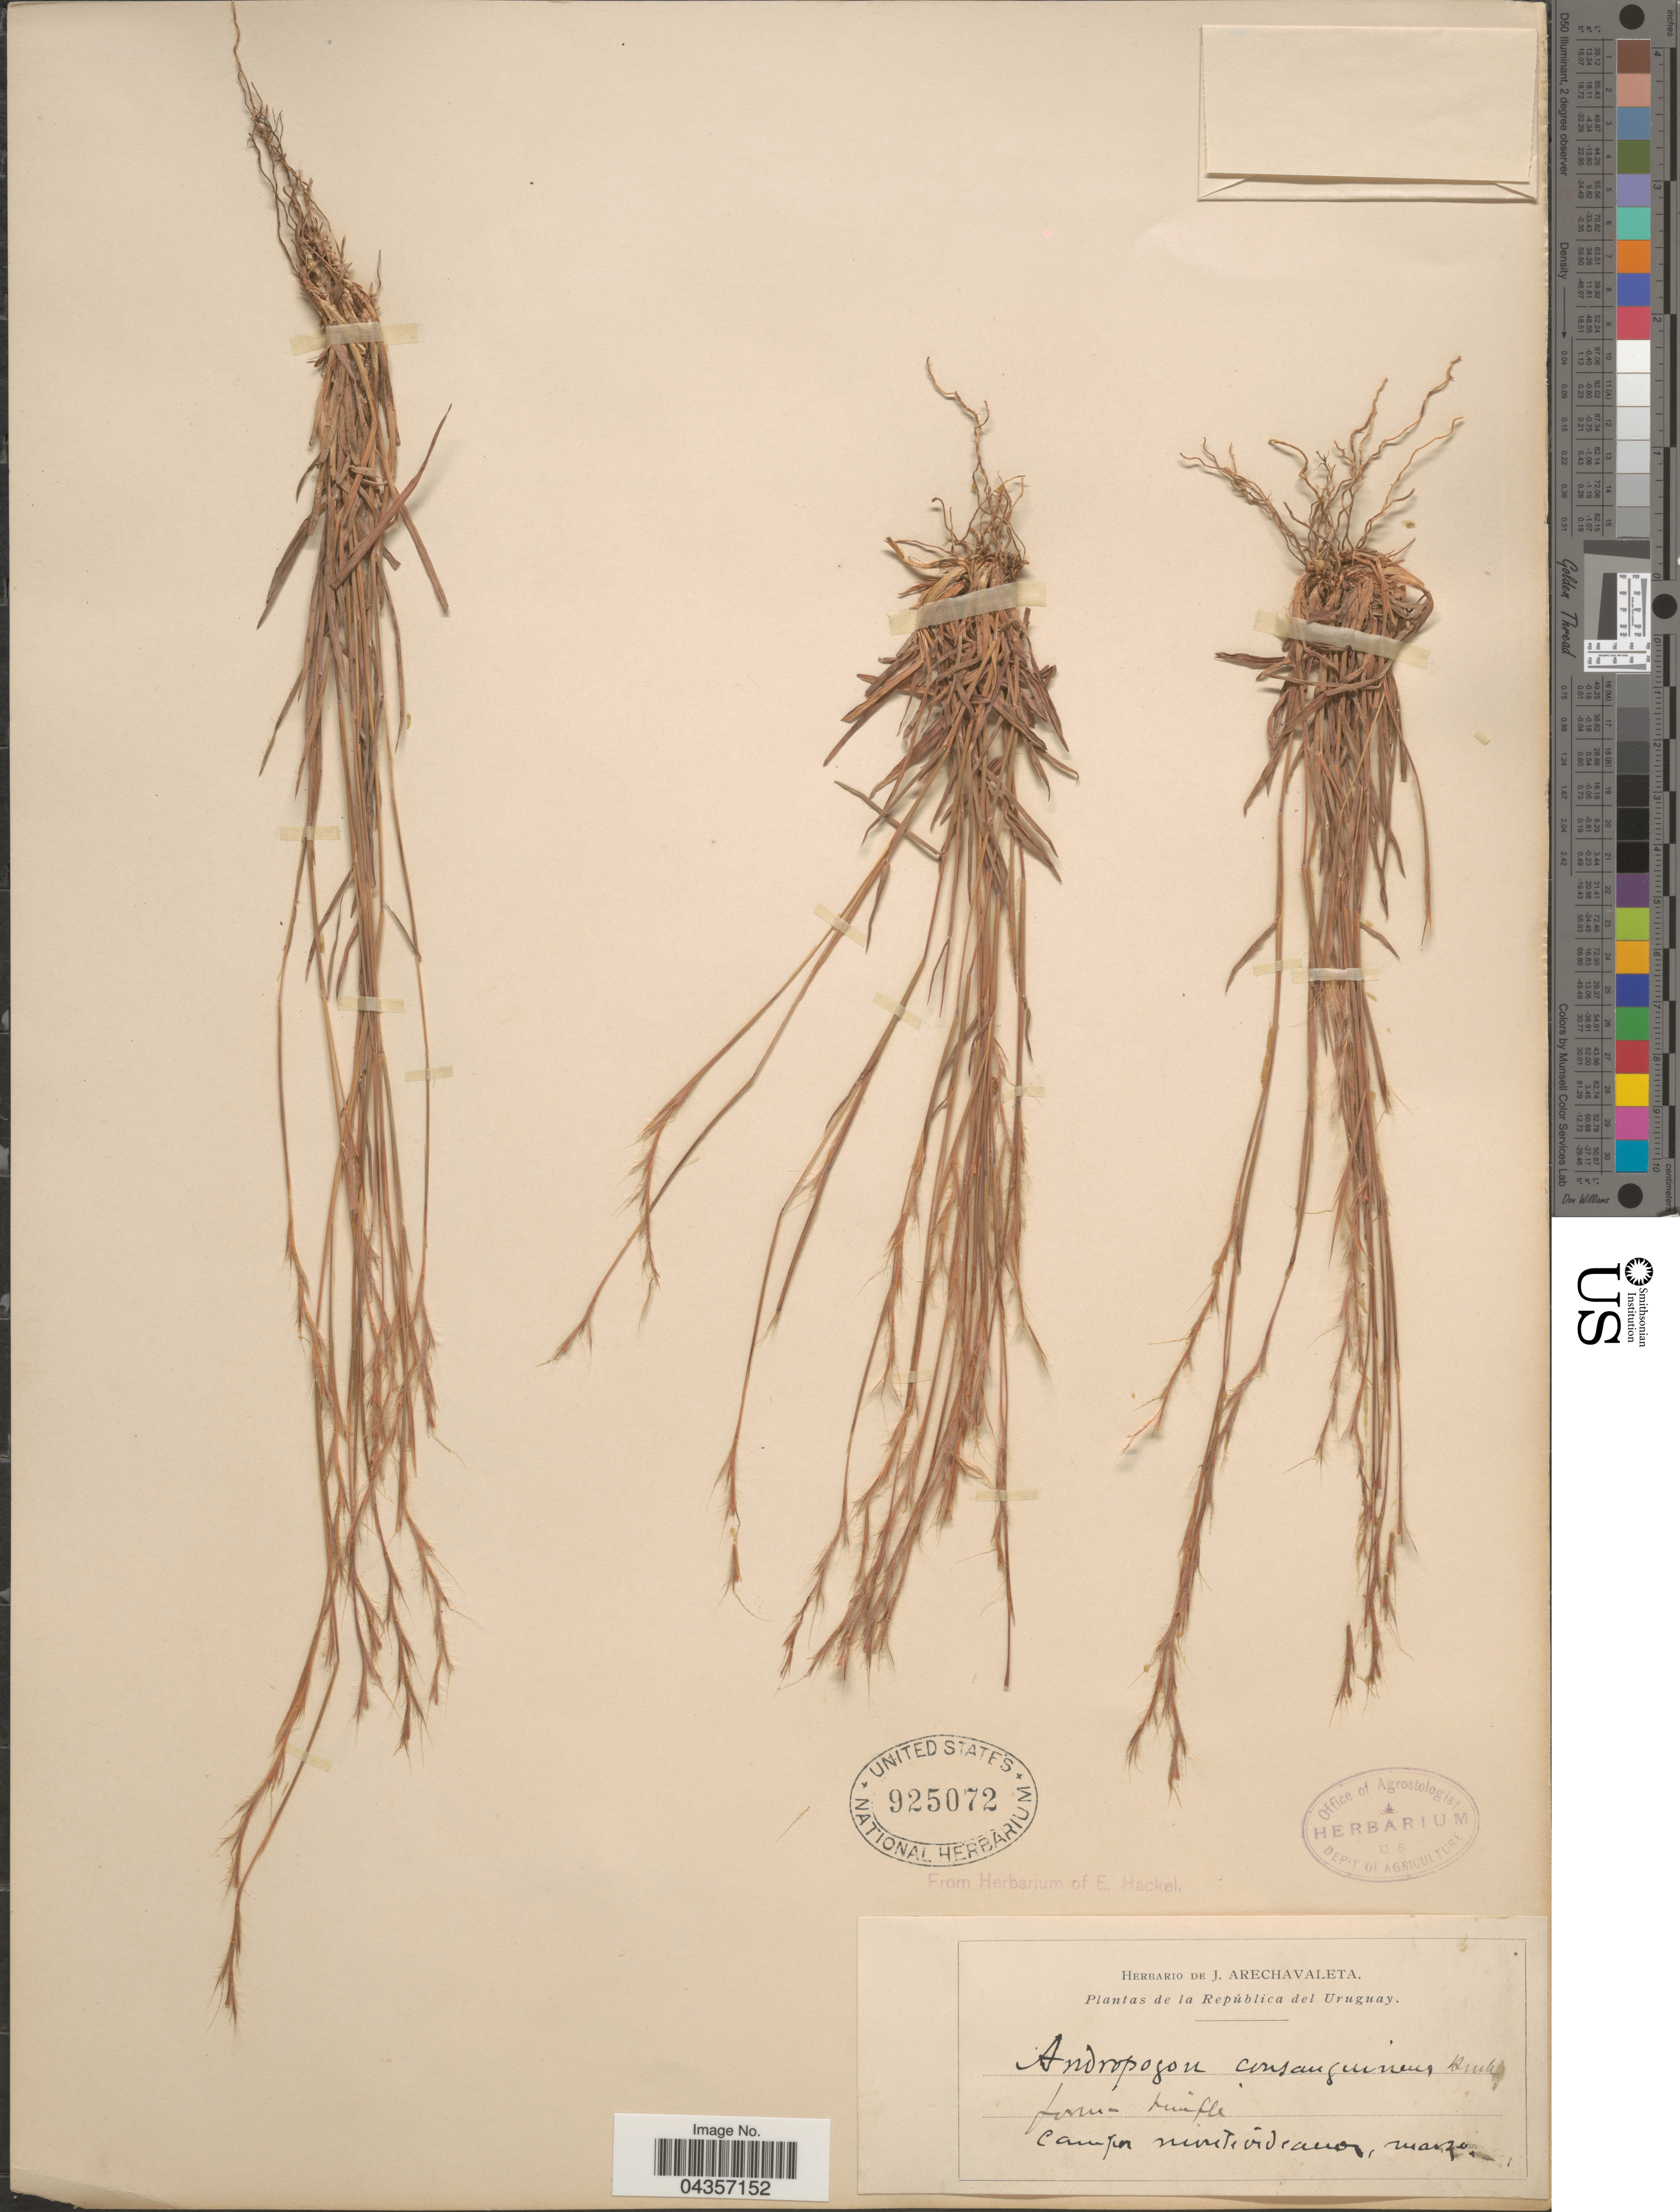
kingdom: Plantae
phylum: Tracheophyta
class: Liliopsida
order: Poales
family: Poaceae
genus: Schizachyrium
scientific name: Schizachyrium spicatum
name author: (Spreng.) Wipff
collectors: ex herb. de J. Arechavaleta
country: Uruguay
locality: Campo montevideanos.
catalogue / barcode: US 925072